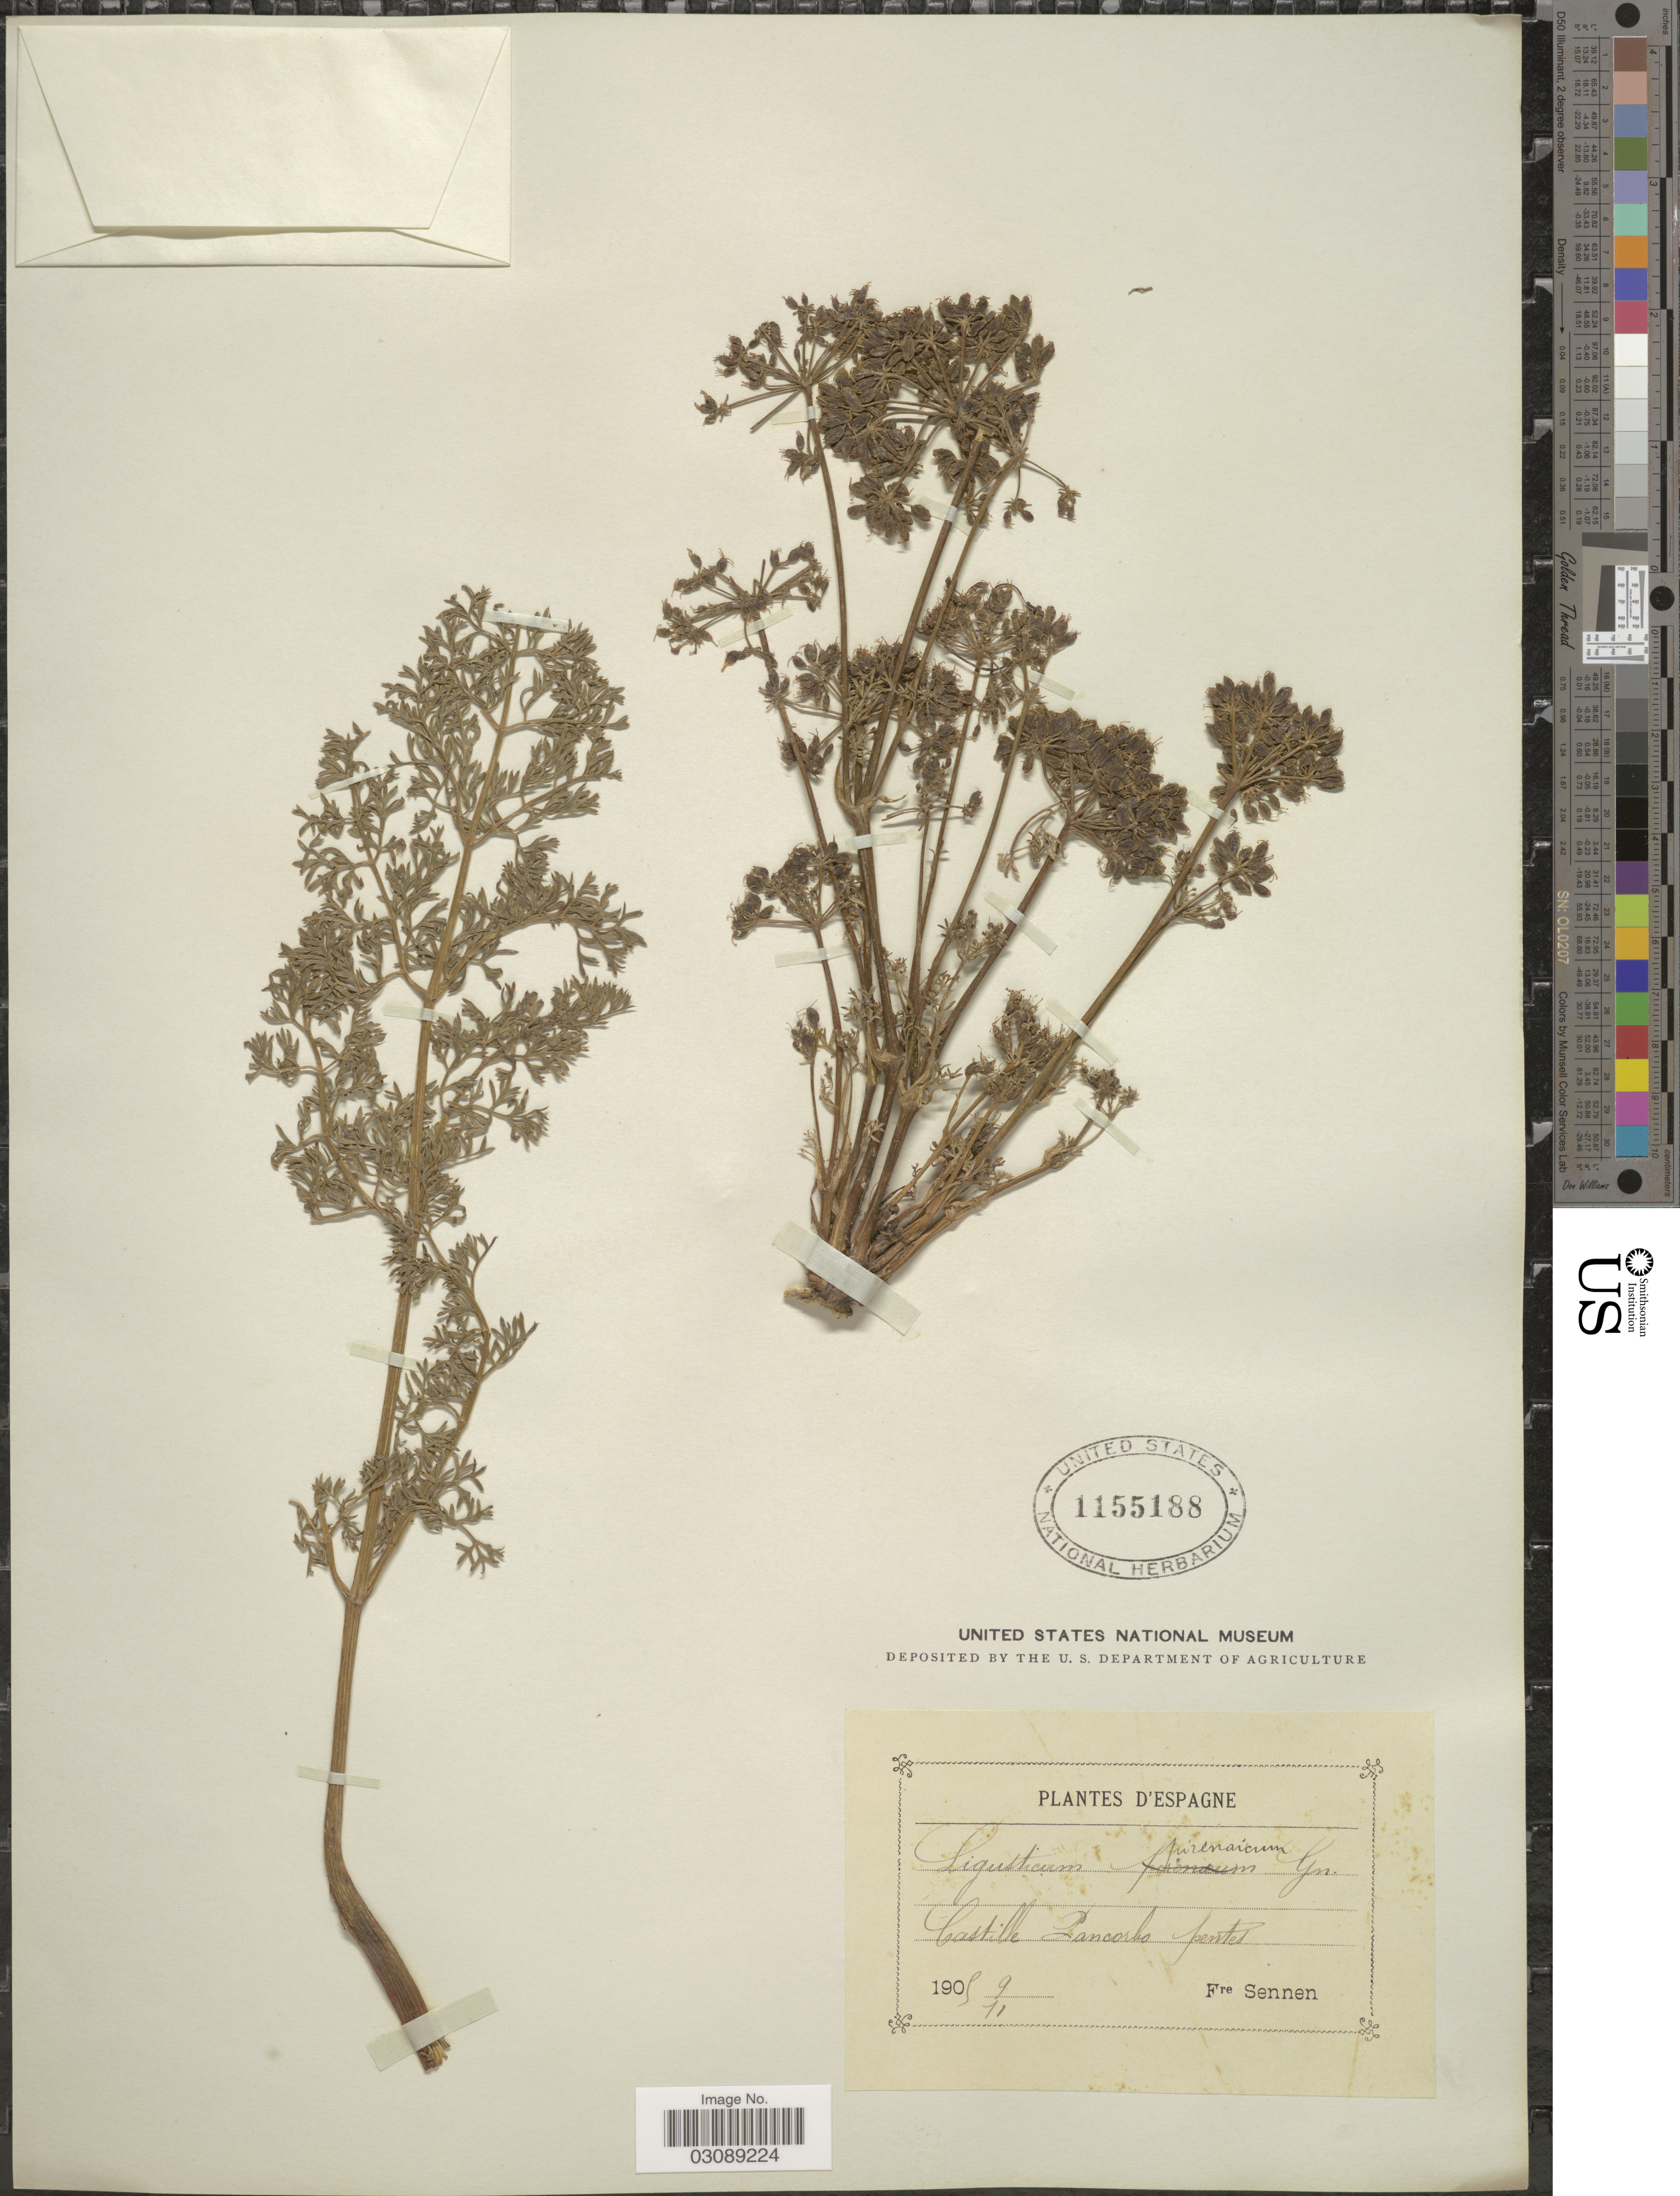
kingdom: Plantae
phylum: Tracheophyta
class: Magnoliopsida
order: Apiales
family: Apiaceae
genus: Ligusticum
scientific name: Ligusticum pyrenaicum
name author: Gouan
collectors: E. Sennen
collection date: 1905-11-09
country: Spain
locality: D'Espagne, Castille Pancorbo pentes.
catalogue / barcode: US 1155188